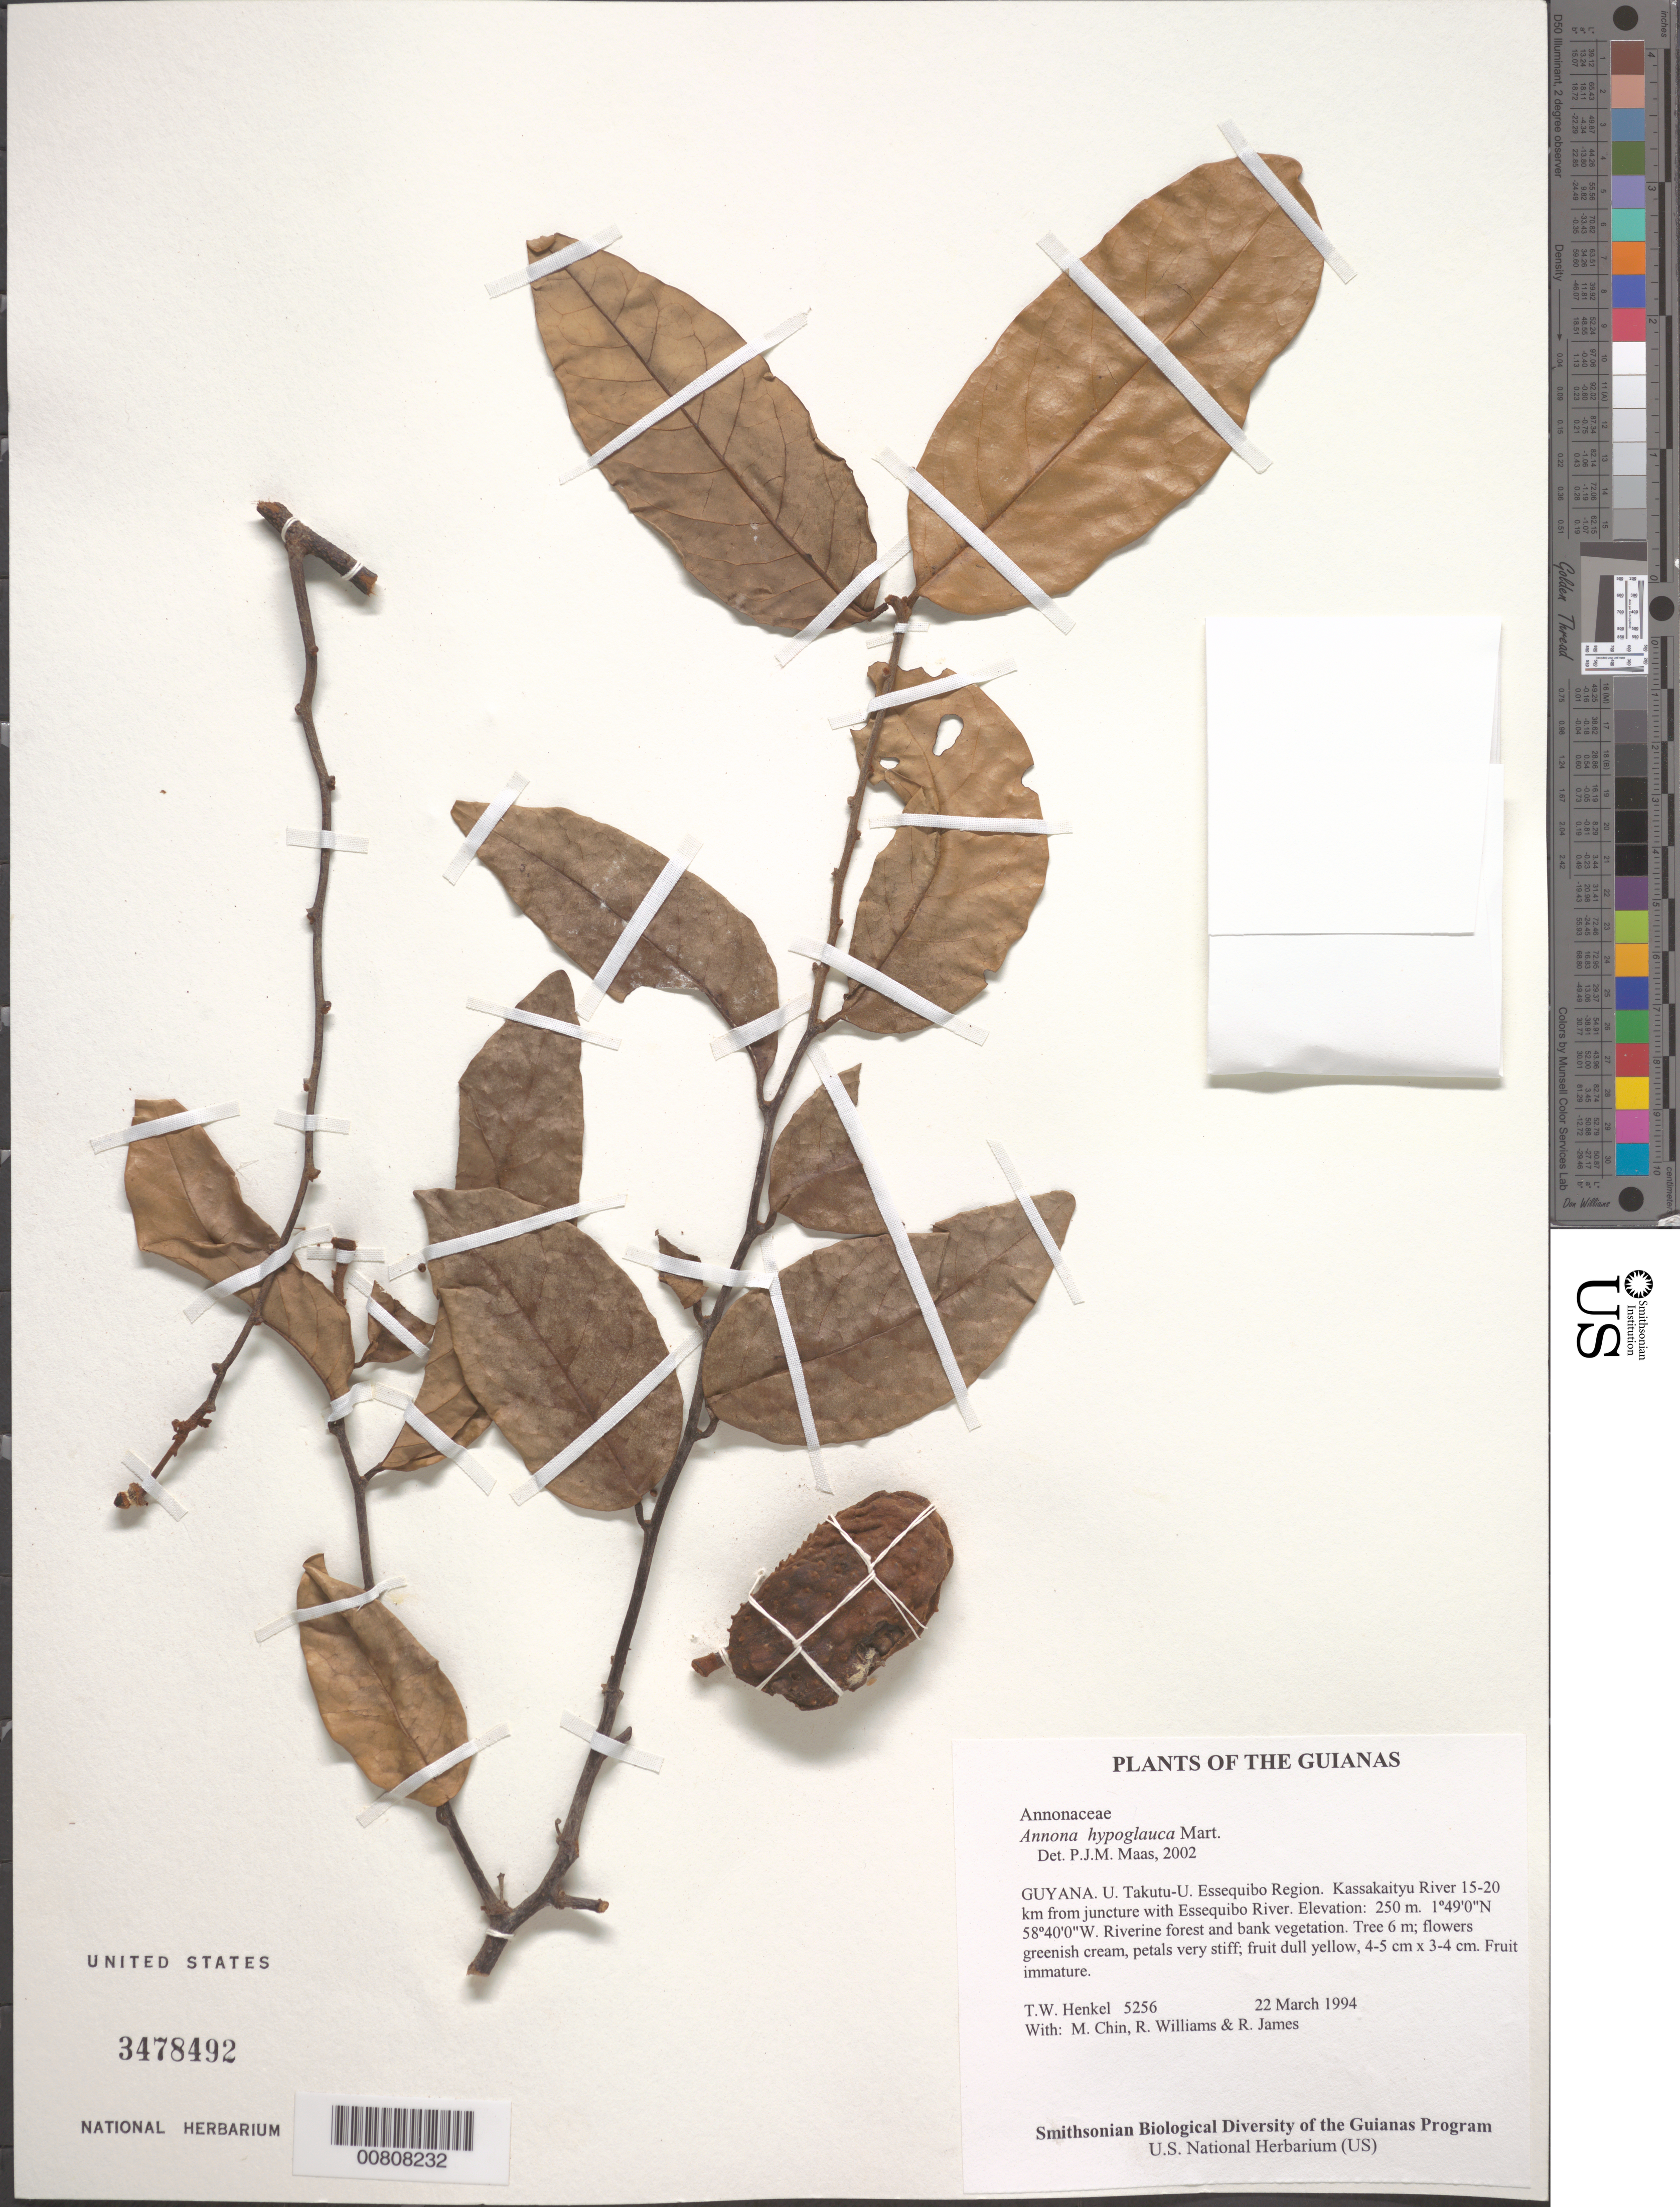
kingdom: Plantae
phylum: Tracheophyta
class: Magnoliopsida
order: Magnoliales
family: Annonaceae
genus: Annona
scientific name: Annona hypoglauca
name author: Mart.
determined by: Maas, Paul J. M.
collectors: T. Henkel, M. Chin, R. Williams & R. James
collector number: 5256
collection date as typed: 22 March 1994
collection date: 1994-03-22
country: Guyana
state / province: U. Takutu-U. Essequibo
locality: Kassakaityu River 15-20 km from juncture with Essequibo River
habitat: Riverine forest and bank vegetation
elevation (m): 250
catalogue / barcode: US 3478492